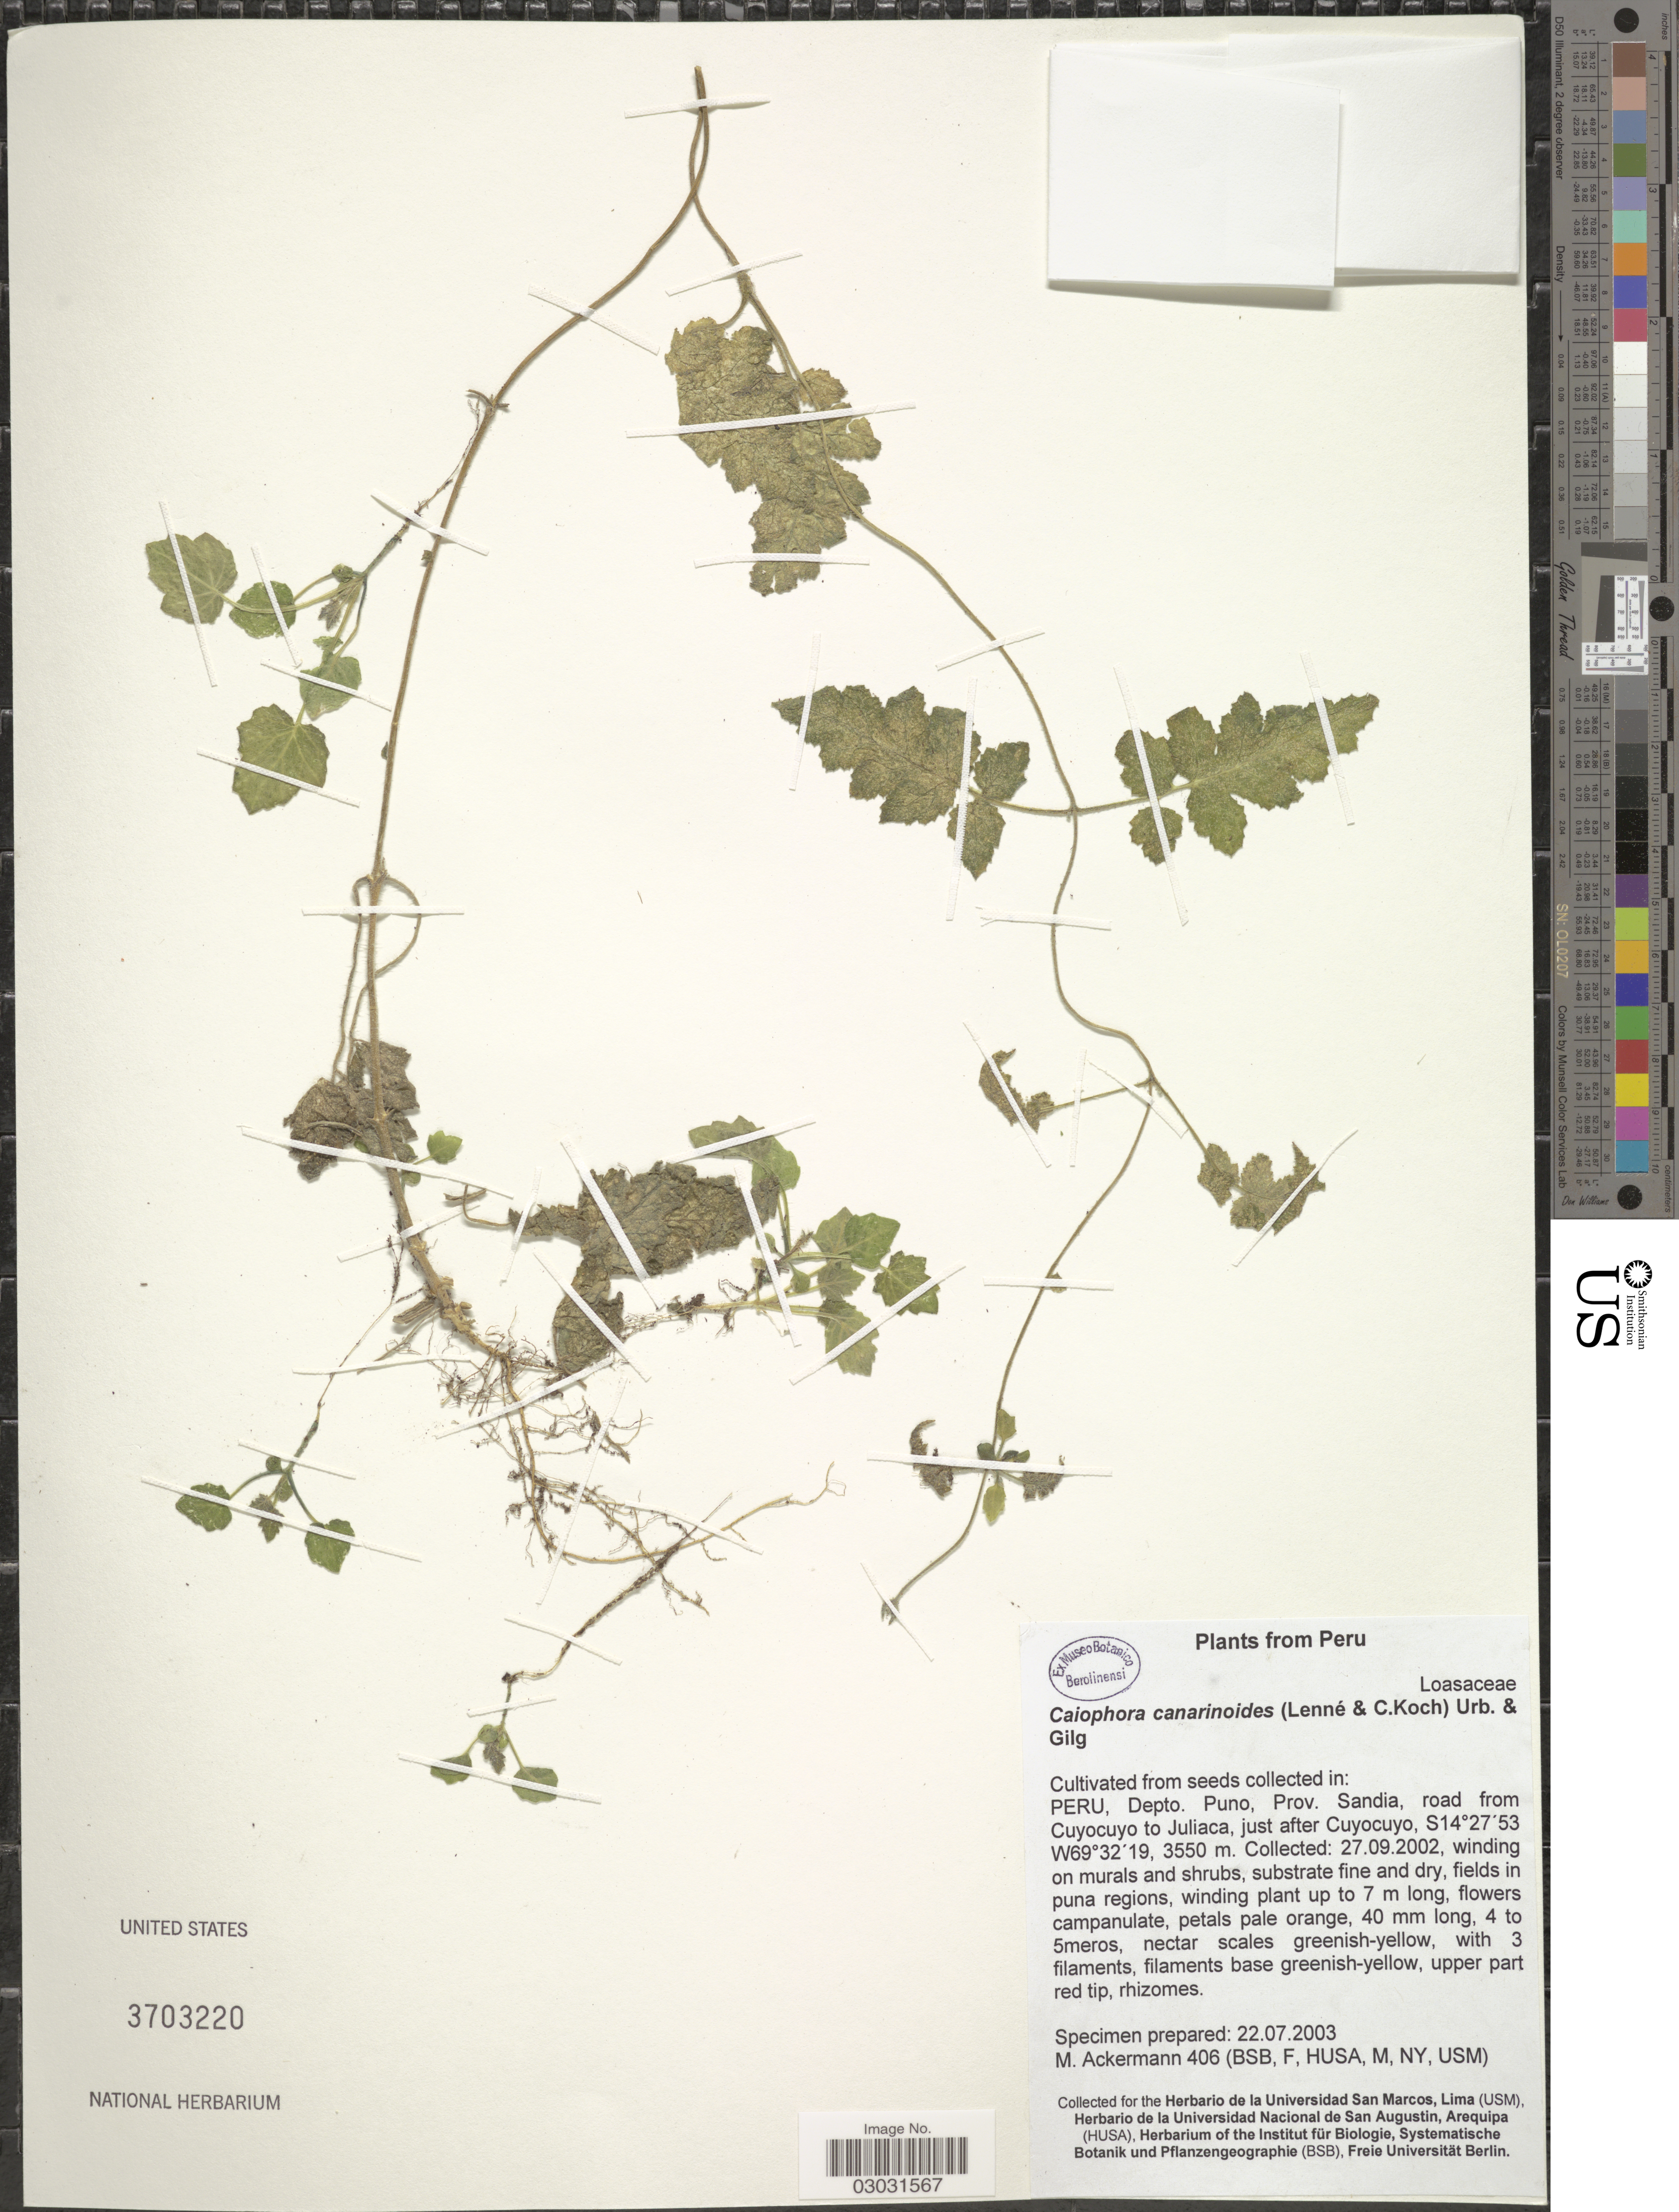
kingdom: Plantae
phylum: Tracheophyta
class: Magnoliopsida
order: Cornales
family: Loasaceae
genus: Caiophora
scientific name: Caiophora canarinoides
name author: (Lenné & K. Koch) Urb. & Gilg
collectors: M. Ackermann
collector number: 406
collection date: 2003-07-22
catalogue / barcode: US 3703220